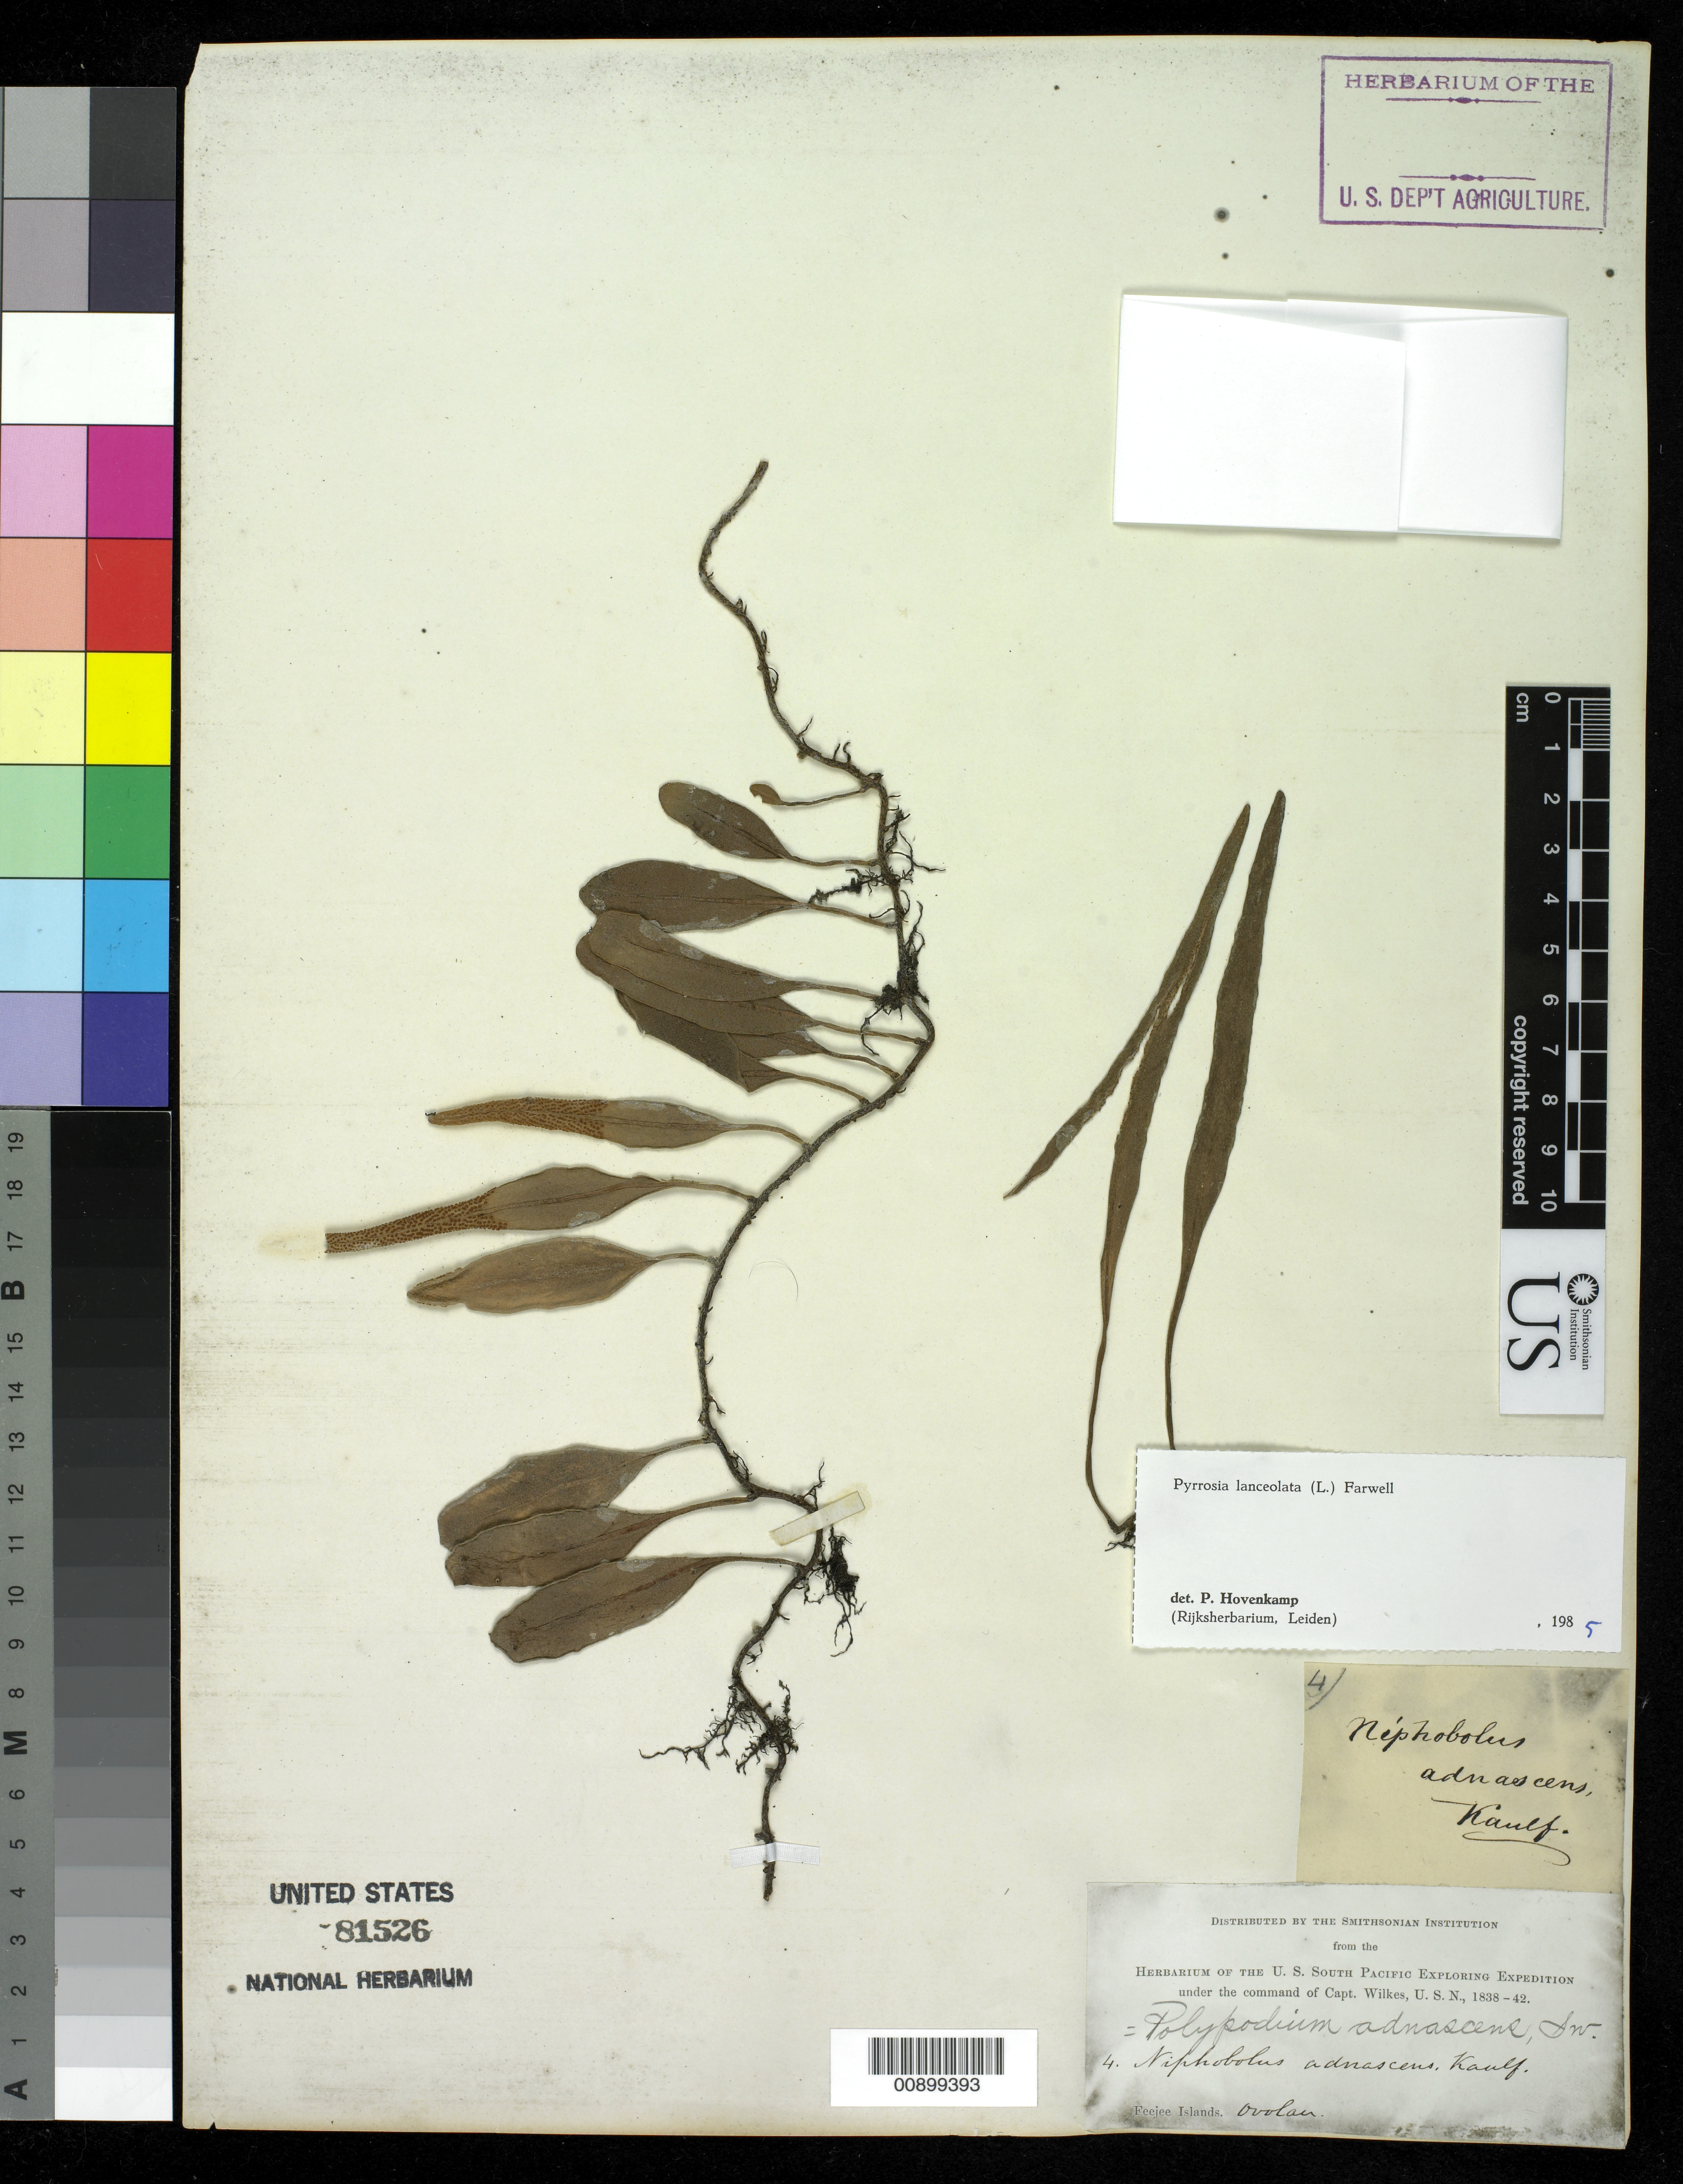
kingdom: Plantae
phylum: Tracheophyta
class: Polypodiopsida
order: Polypodiales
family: Polypodiaceae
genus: Pyrrosia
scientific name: Pyrrosia lanceolata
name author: (L.) Farw.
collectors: Wilkes Explor. Exped.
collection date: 1838/1842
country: Fiji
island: Ovalau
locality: Feejee Islands. Ovolan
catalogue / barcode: US 81526